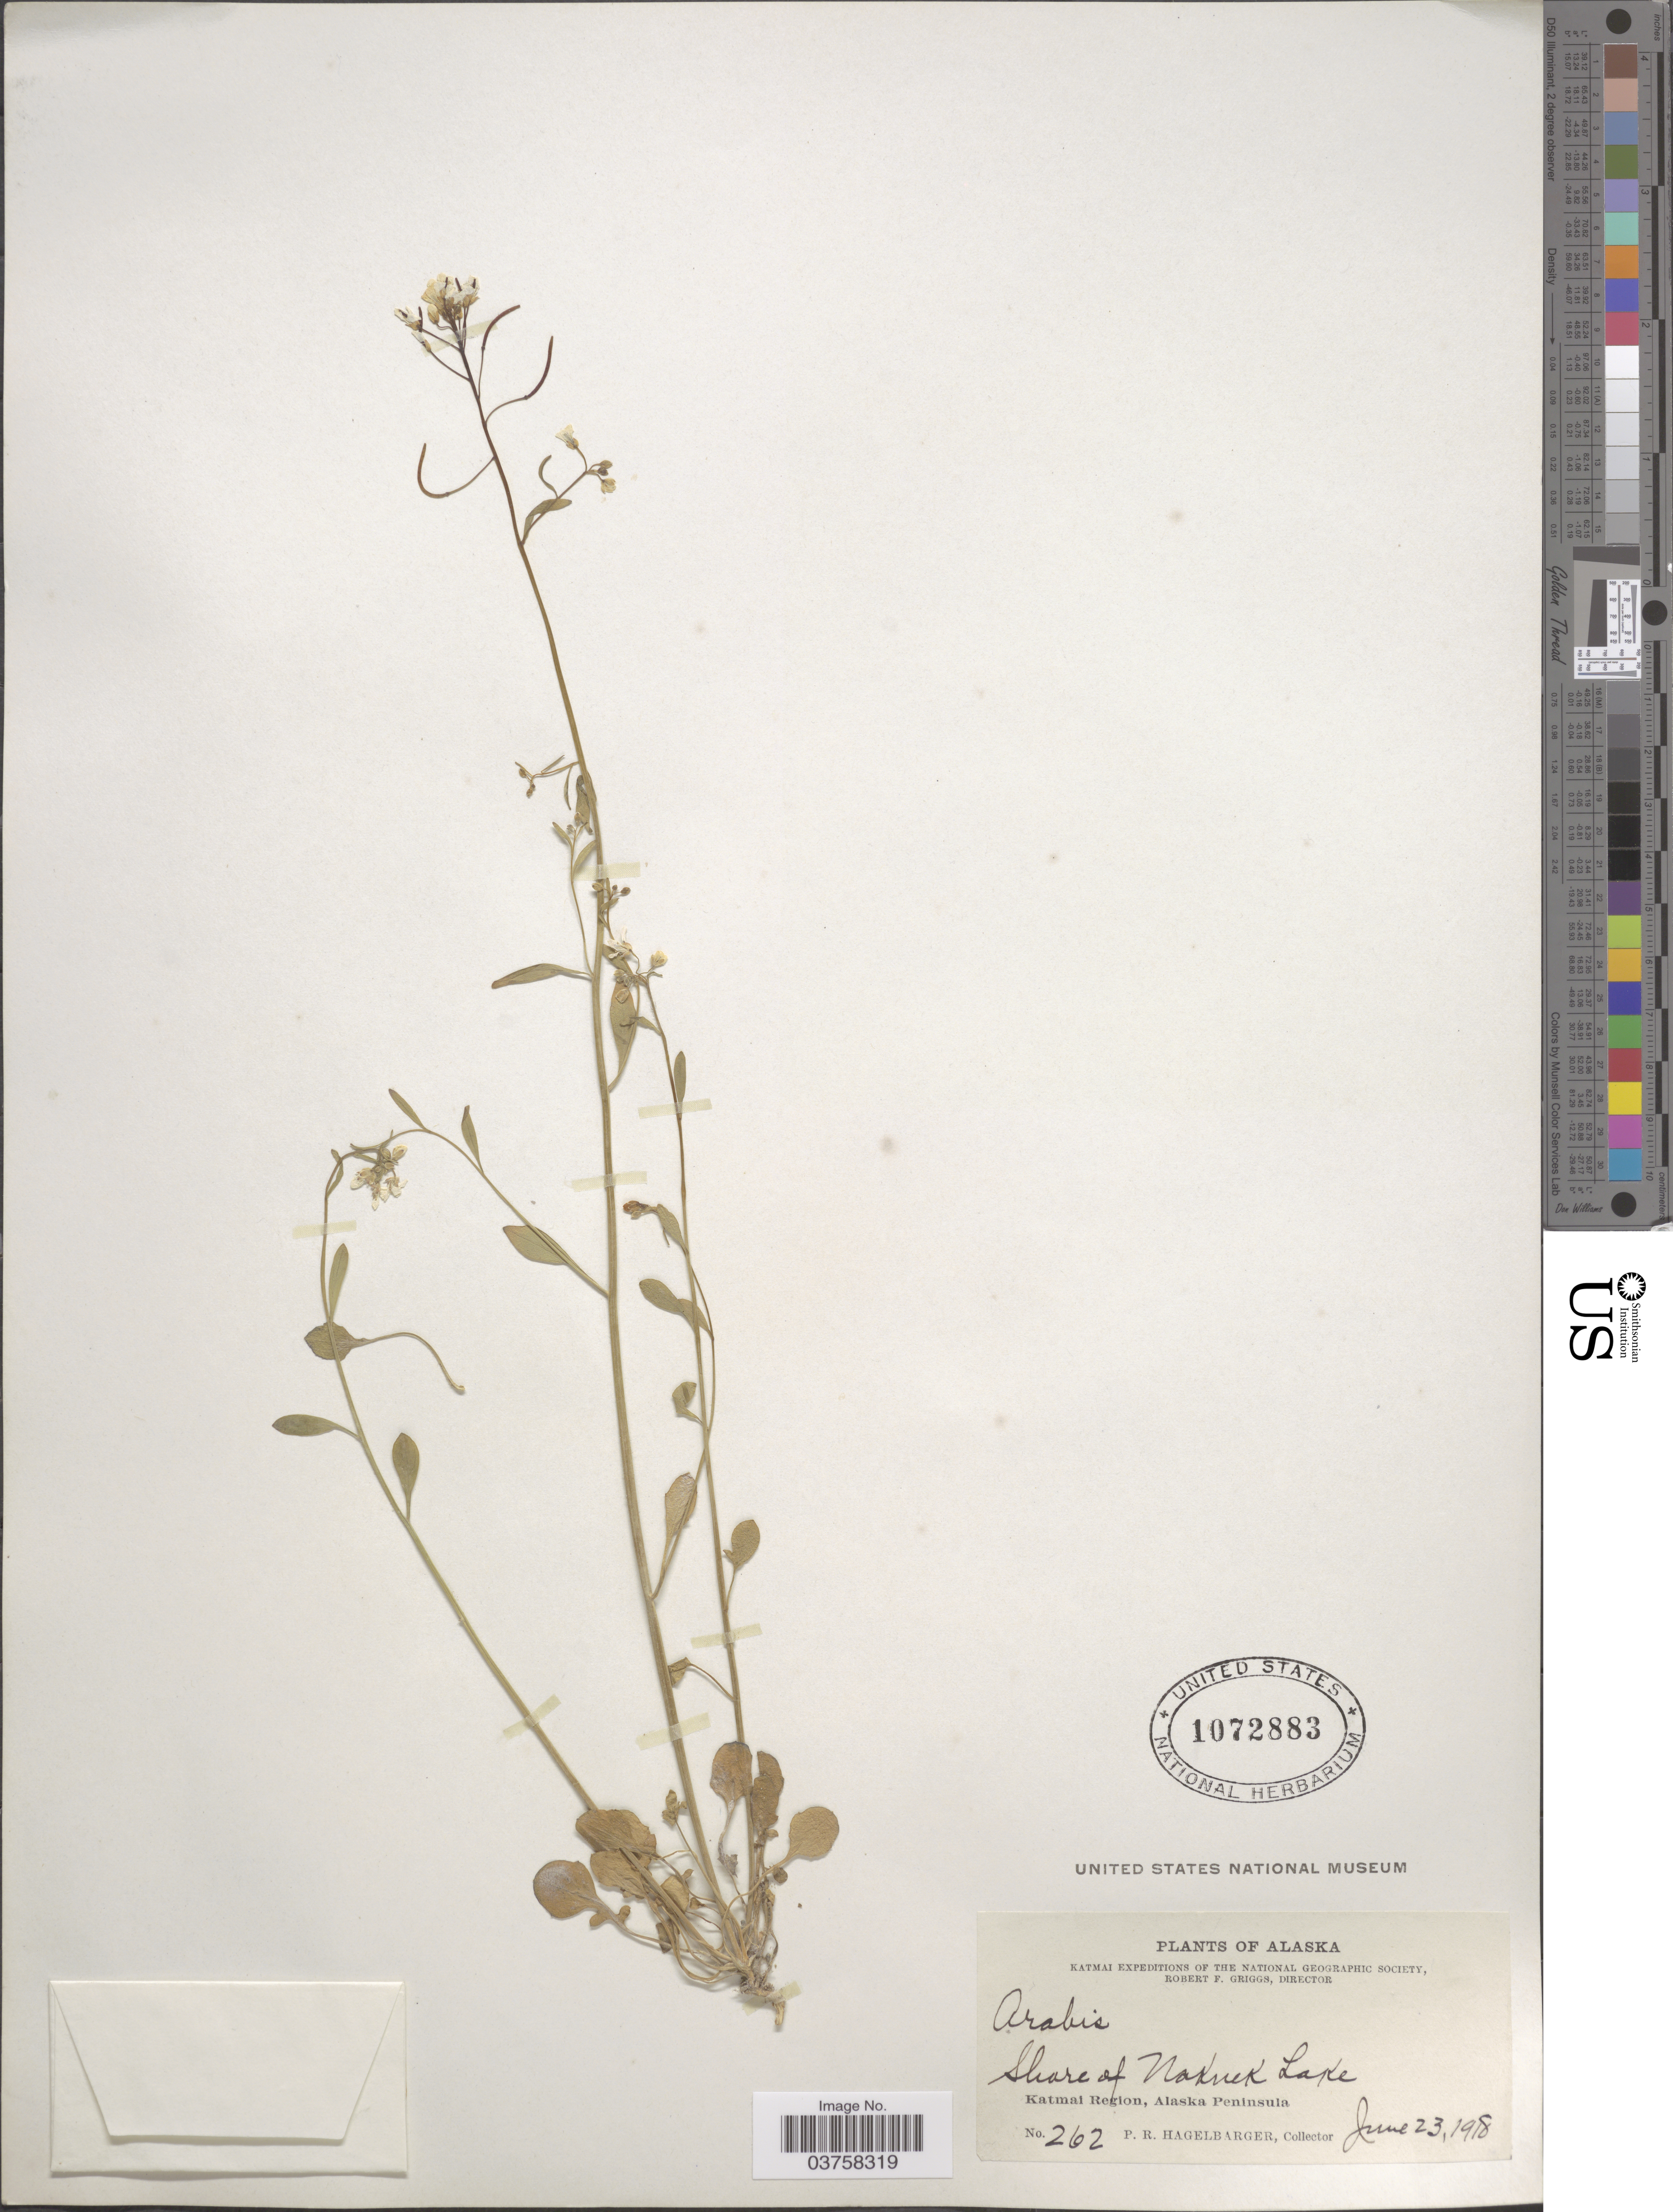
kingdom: Plantae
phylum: Tracheophyta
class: Magnoliopsida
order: Brassicales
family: Brassicaceae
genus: Arabidopsis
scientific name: Arabidopsis lyrata subsp. kamchatica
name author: (Fisch. ex DC.) O'Kane & Al-Shehbaz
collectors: P. Hagelbarger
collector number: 262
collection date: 1918-06-23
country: United States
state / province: Alaska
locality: Shore of Naknek Lake. Katmai Region, Alaska Peninsula.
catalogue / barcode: US 1072883